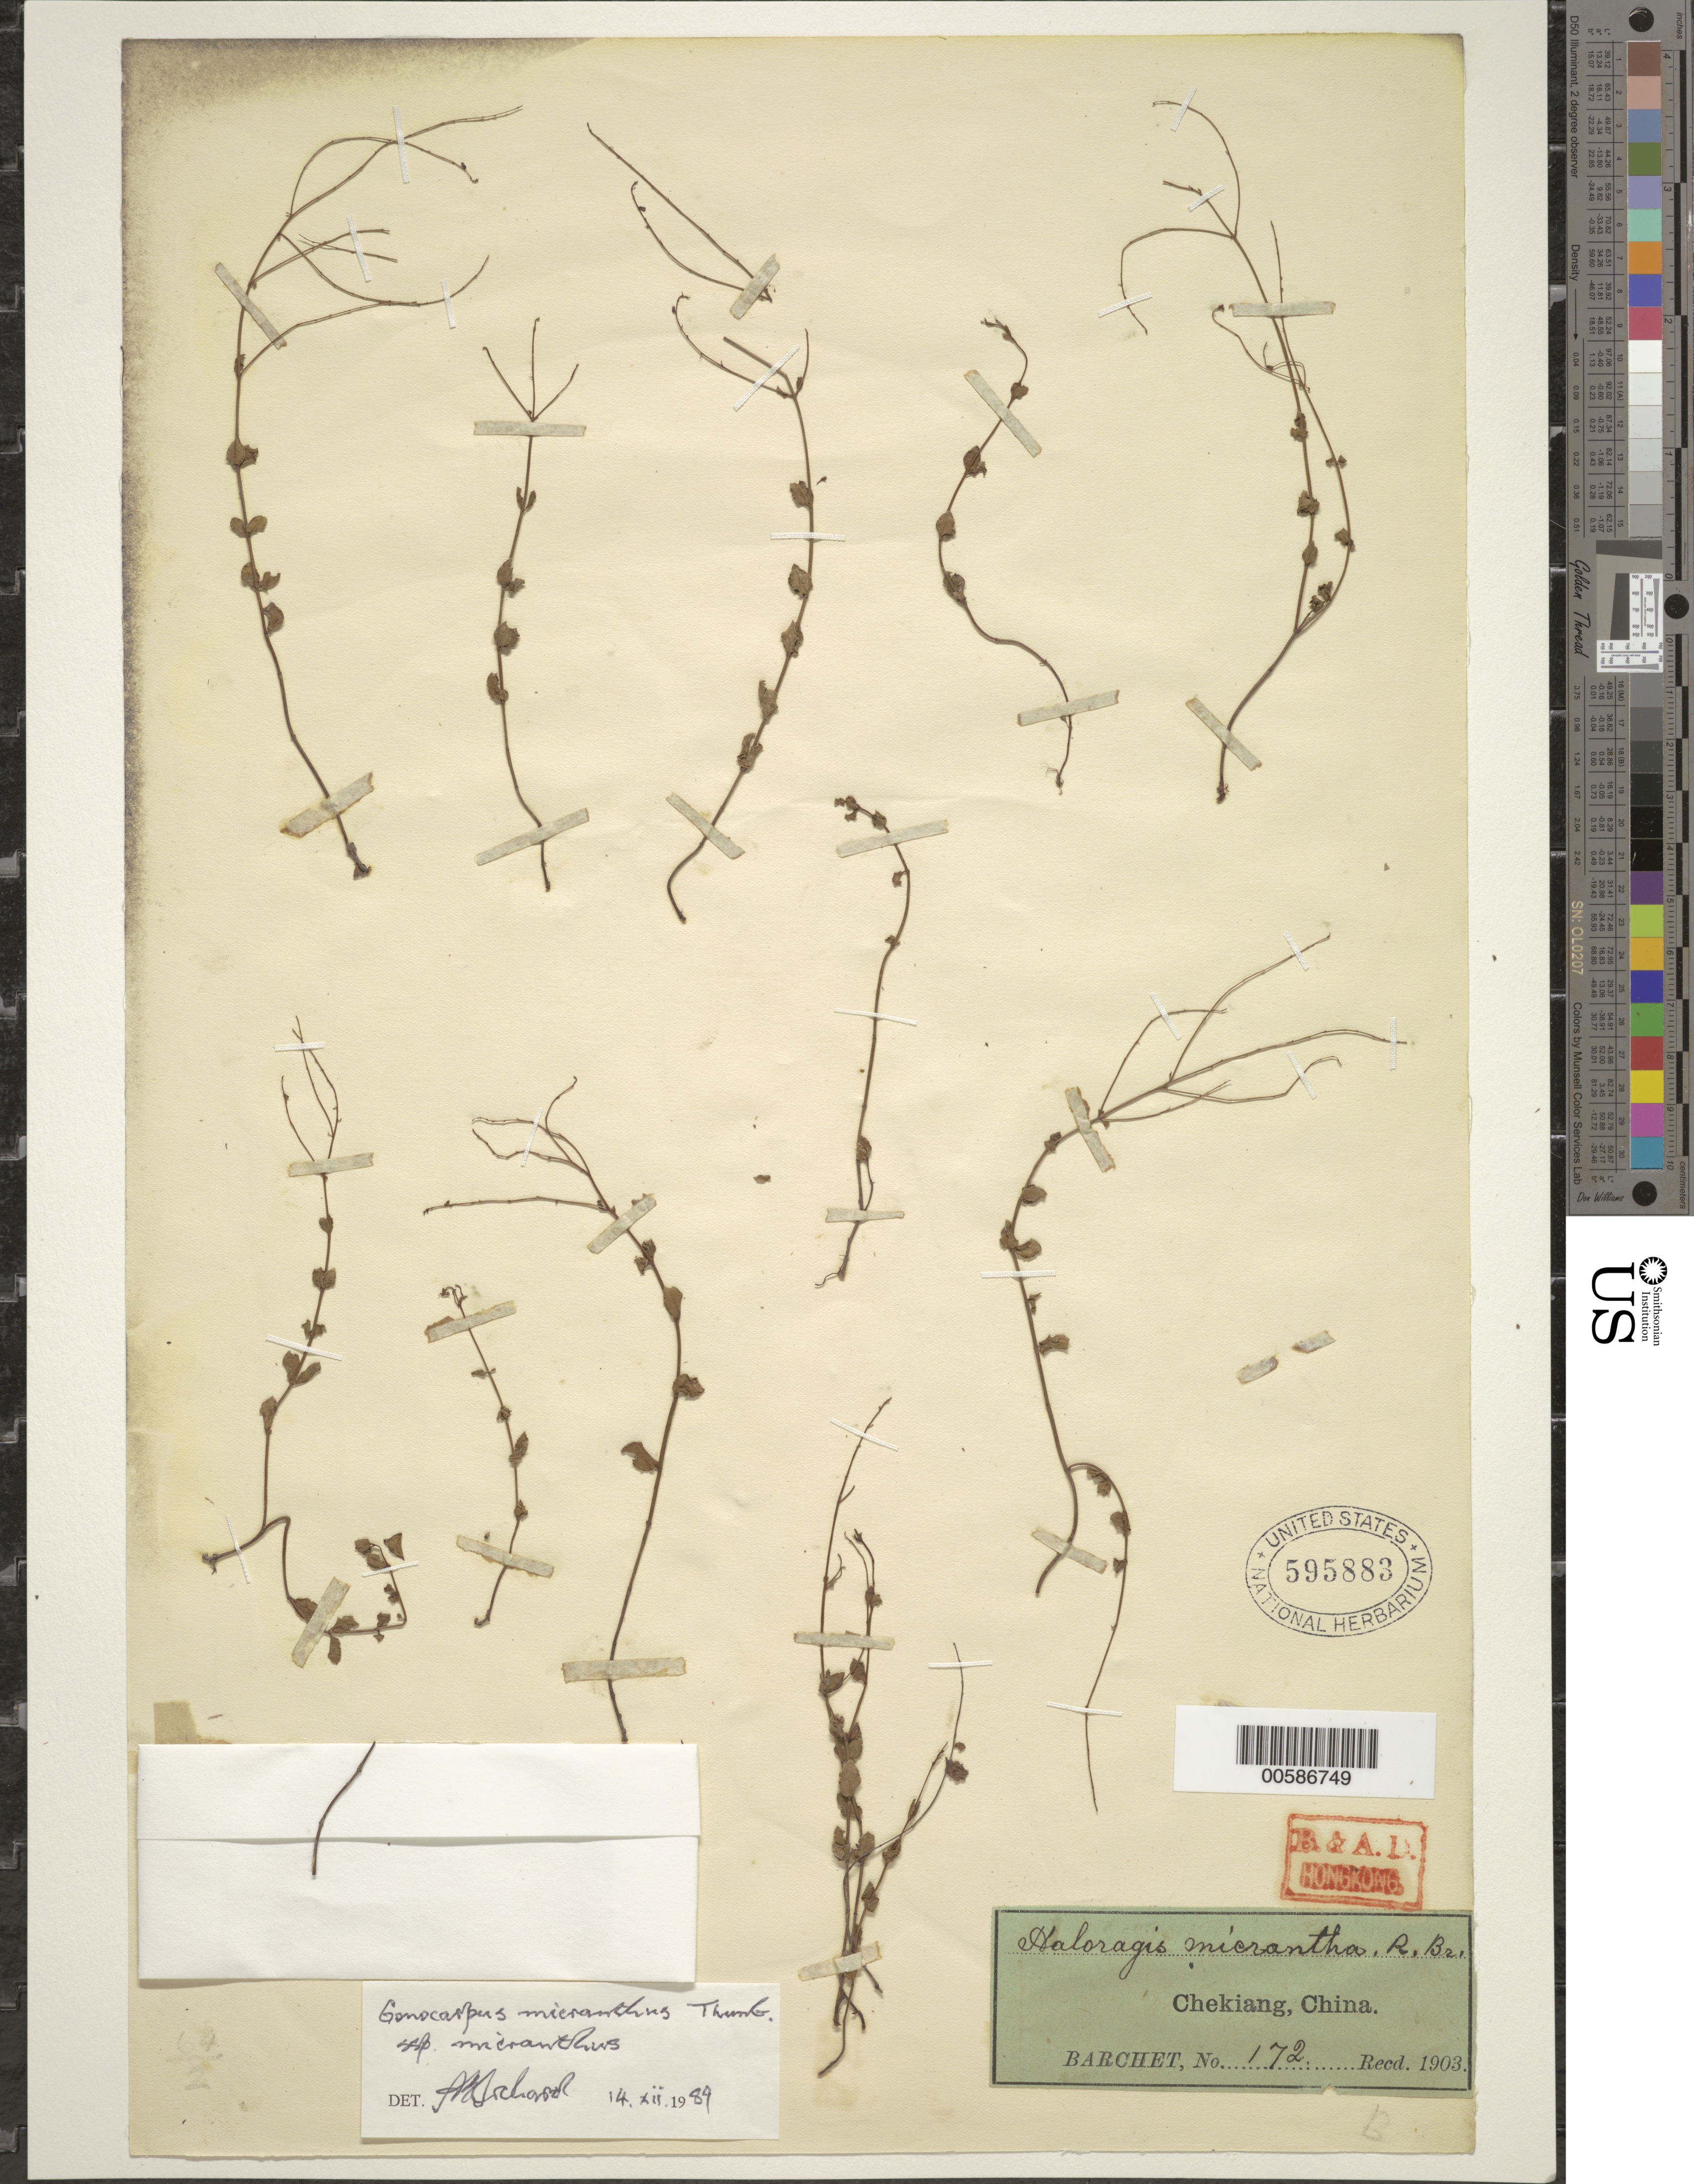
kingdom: Plantae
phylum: Tracheophyta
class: Magnoliopsida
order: Saxifragales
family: Haloragaceae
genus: Gonocarpus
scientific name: Gonocarpus micranthus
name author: Thunb.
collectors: S. P. Barchet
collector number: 172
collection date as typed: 1903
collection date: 1903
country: China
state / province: Zhejiang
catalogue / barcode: US 595883